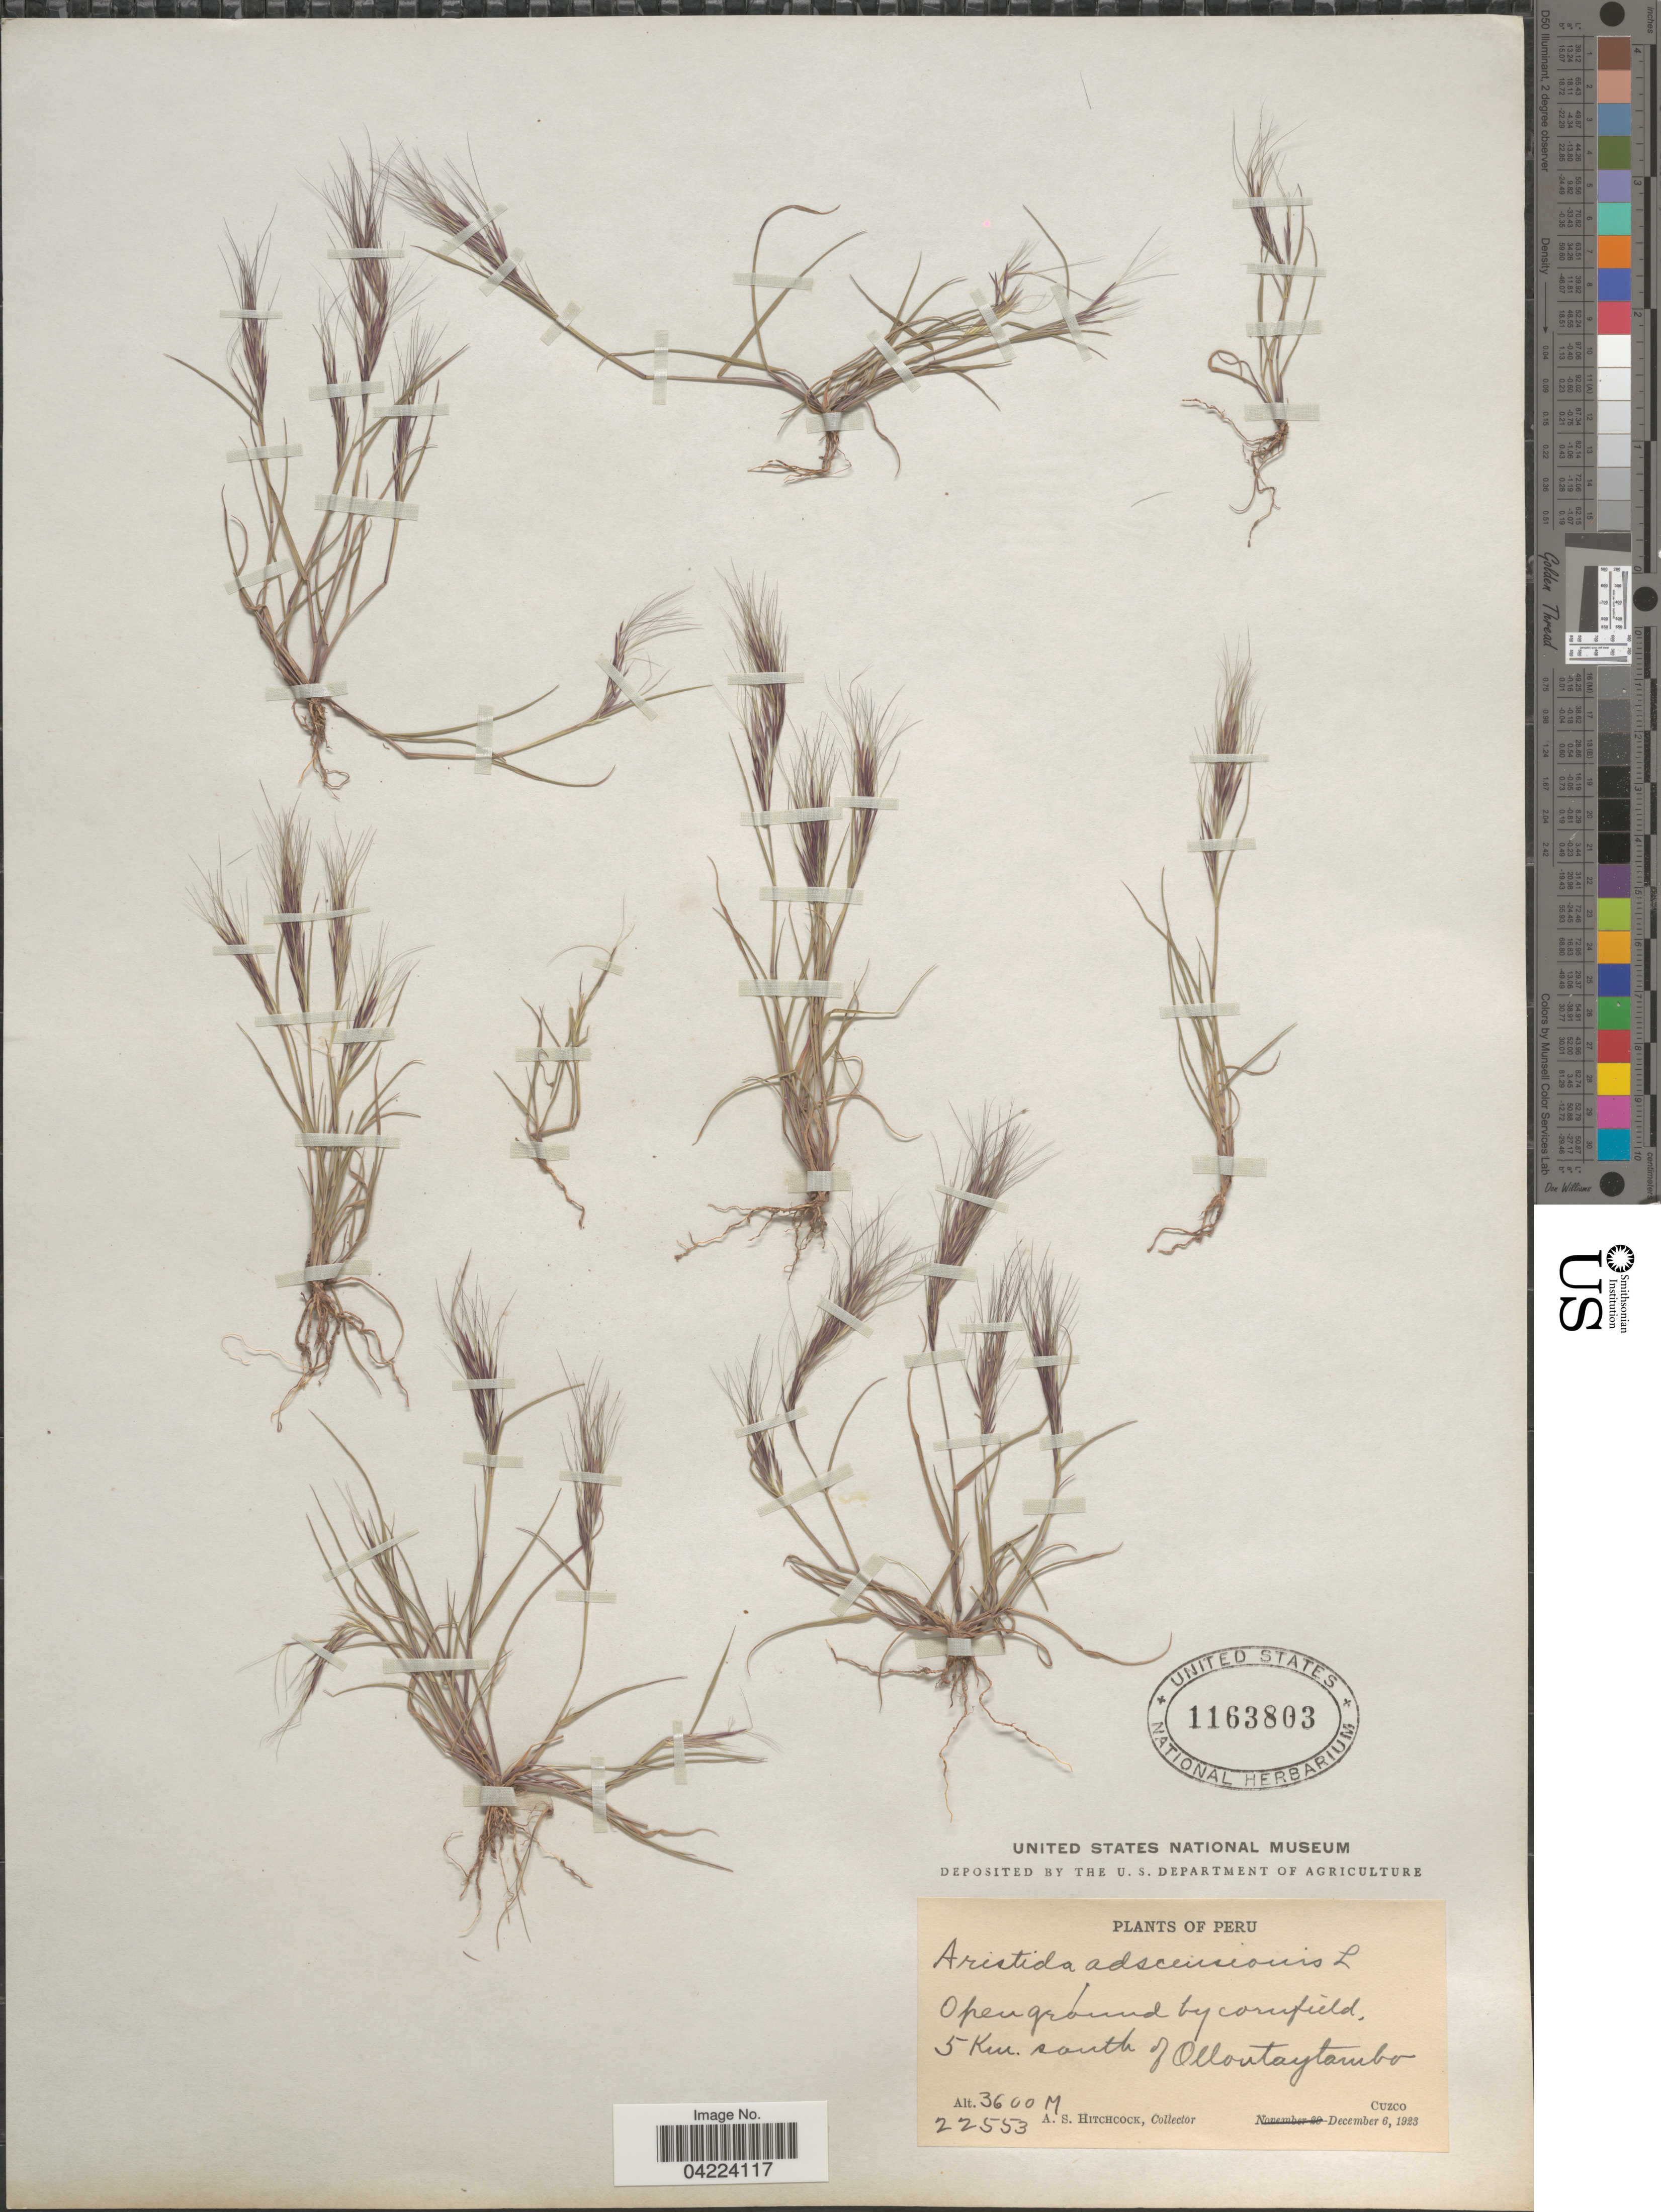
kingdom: Plantae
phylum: Tracheophyta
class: Liliopsida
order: Poales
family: Poaceae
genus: Aristida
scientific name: Aristida adscensionis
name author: L.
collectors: A. S. Hitchcock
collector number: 22553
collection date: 1923-12-06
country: Peru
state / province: Cusco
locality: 5 Km. S of Ollantaytambo. Cuzco.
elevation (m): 3600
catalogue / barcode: US 1163803